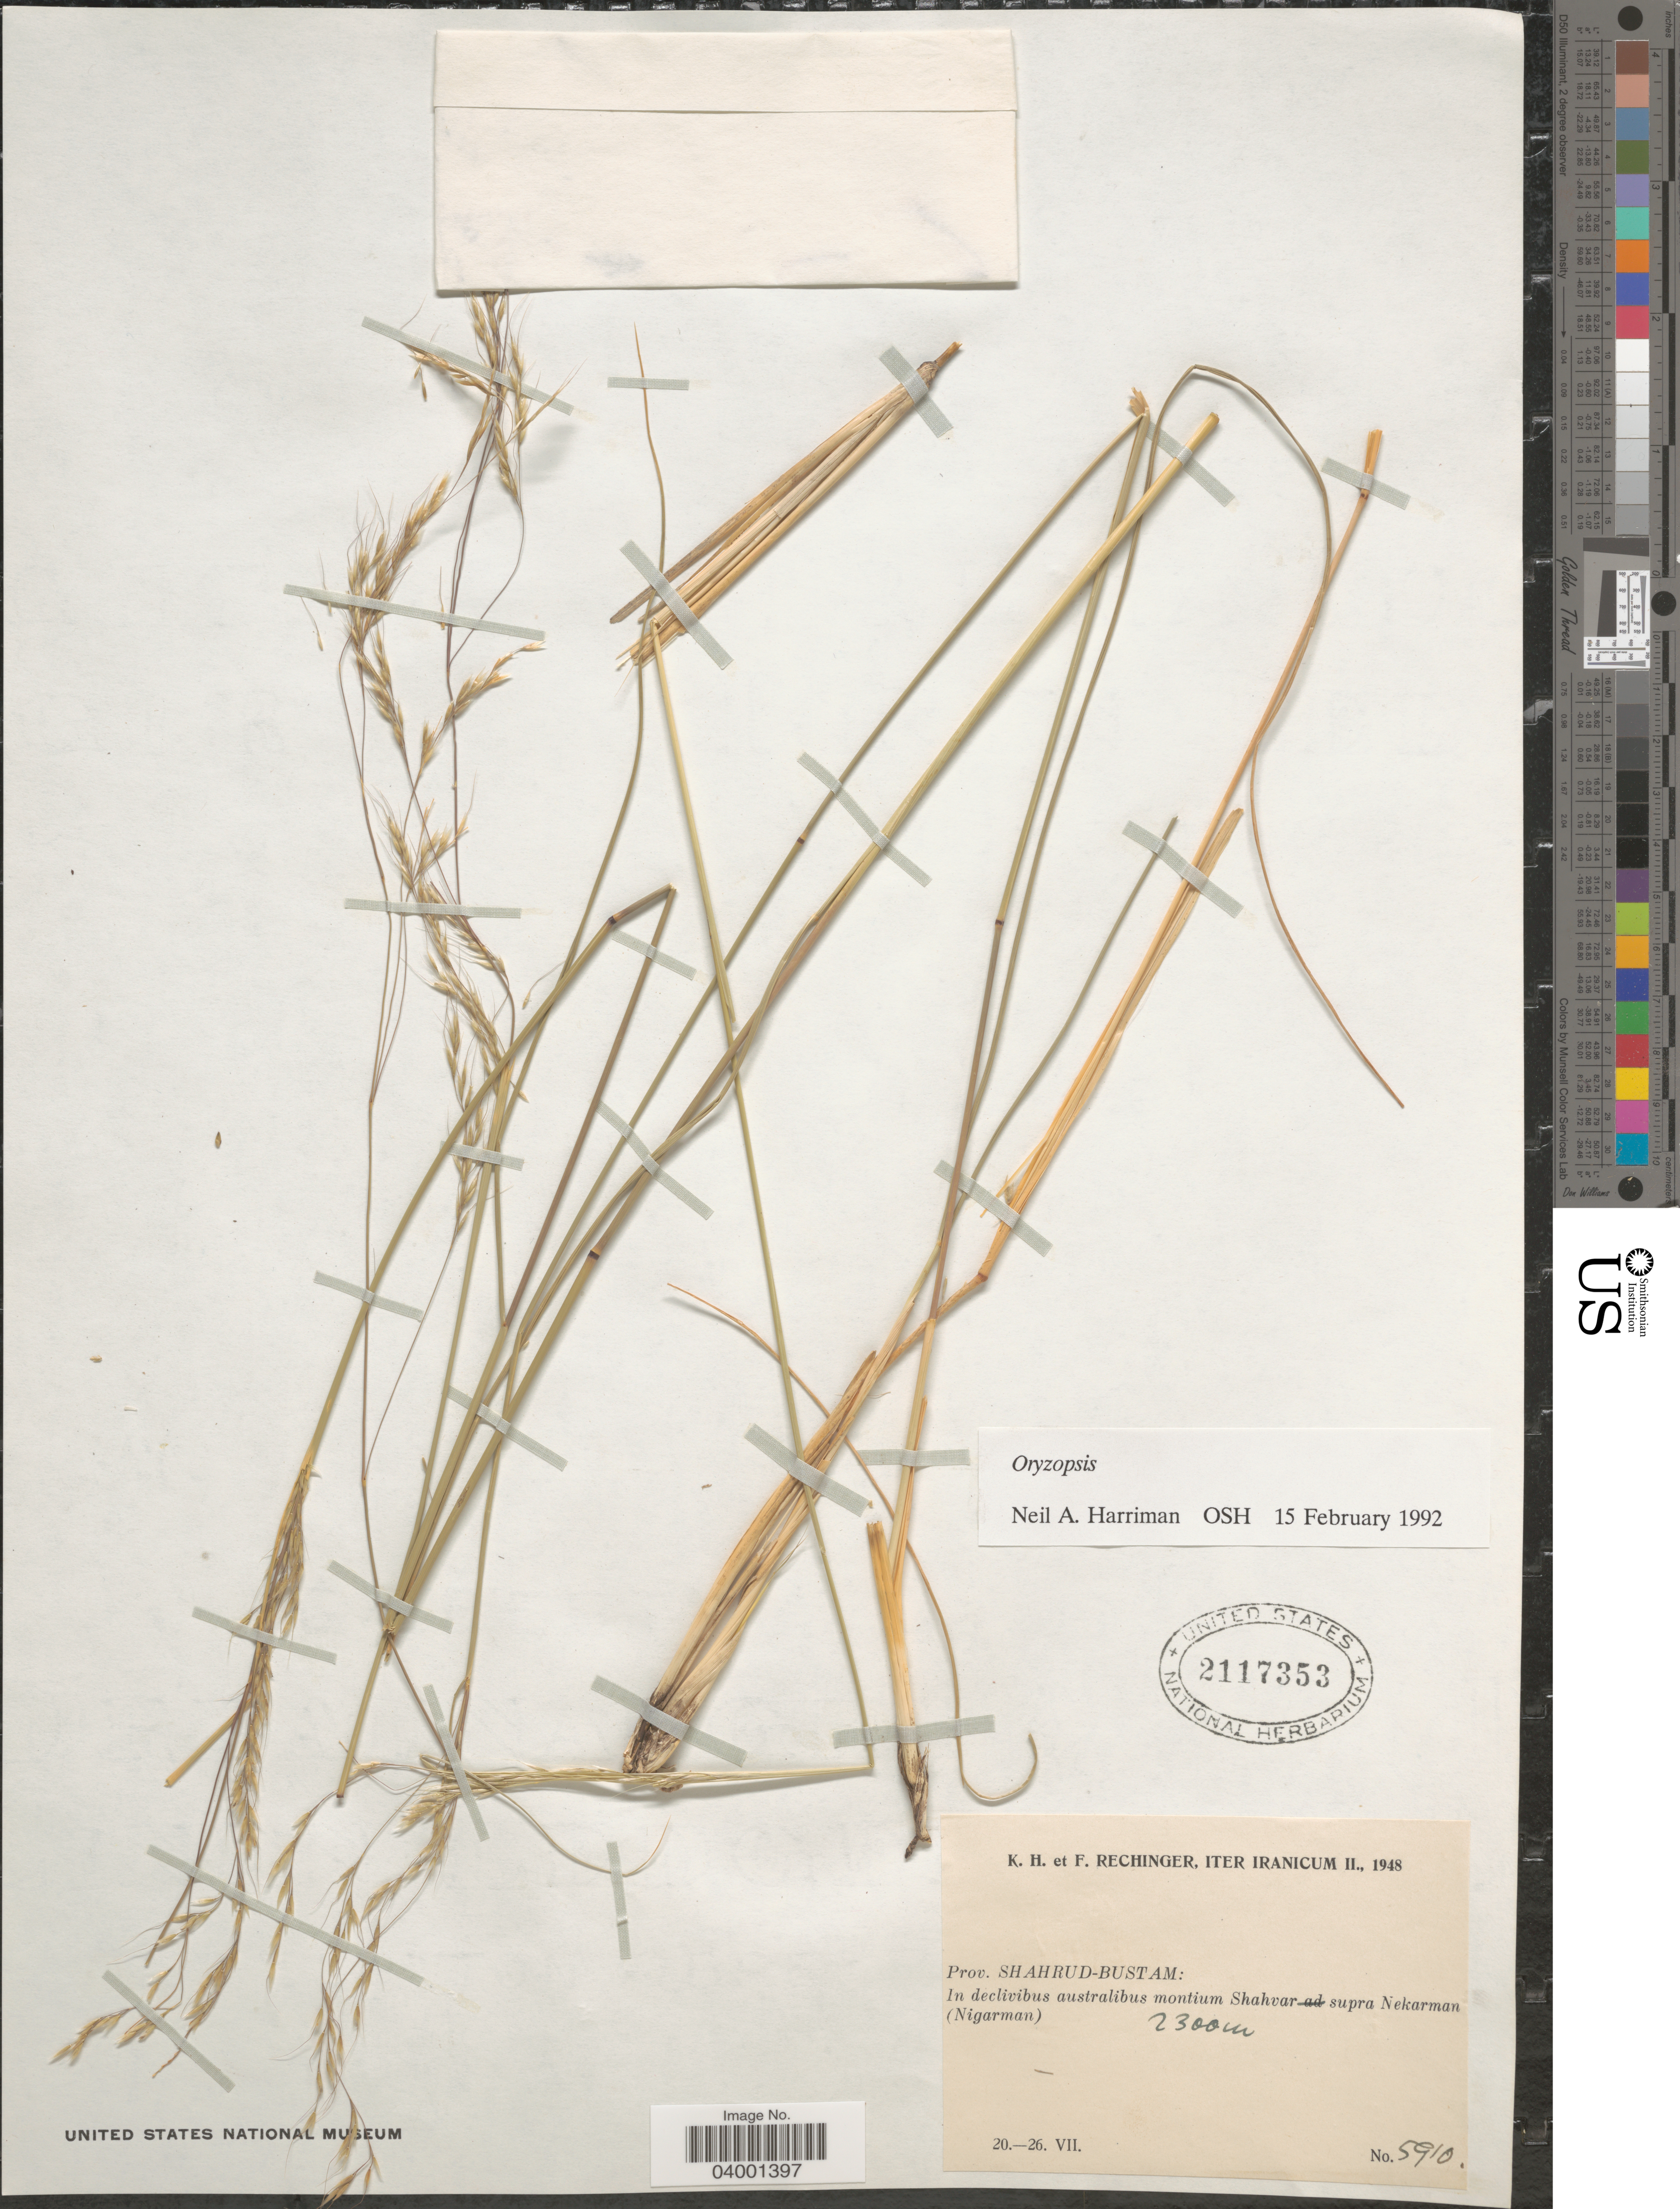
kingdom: Plantae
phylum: Tracheophyta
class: Liliopsida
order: Poales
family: Poaceae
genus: Piptatherum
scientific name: Piptatherum sp.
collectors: K. H. Rechinger & F. Rechinger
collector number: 5910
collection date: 1948-07-20/1948-07-26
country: Iran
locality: Iter Iranicum. Prov. Shahrud-Bustam: In declivibus australibus montium shahvar supra Nekarman (Nigarman).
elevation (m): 2300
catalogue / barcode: US 2117353